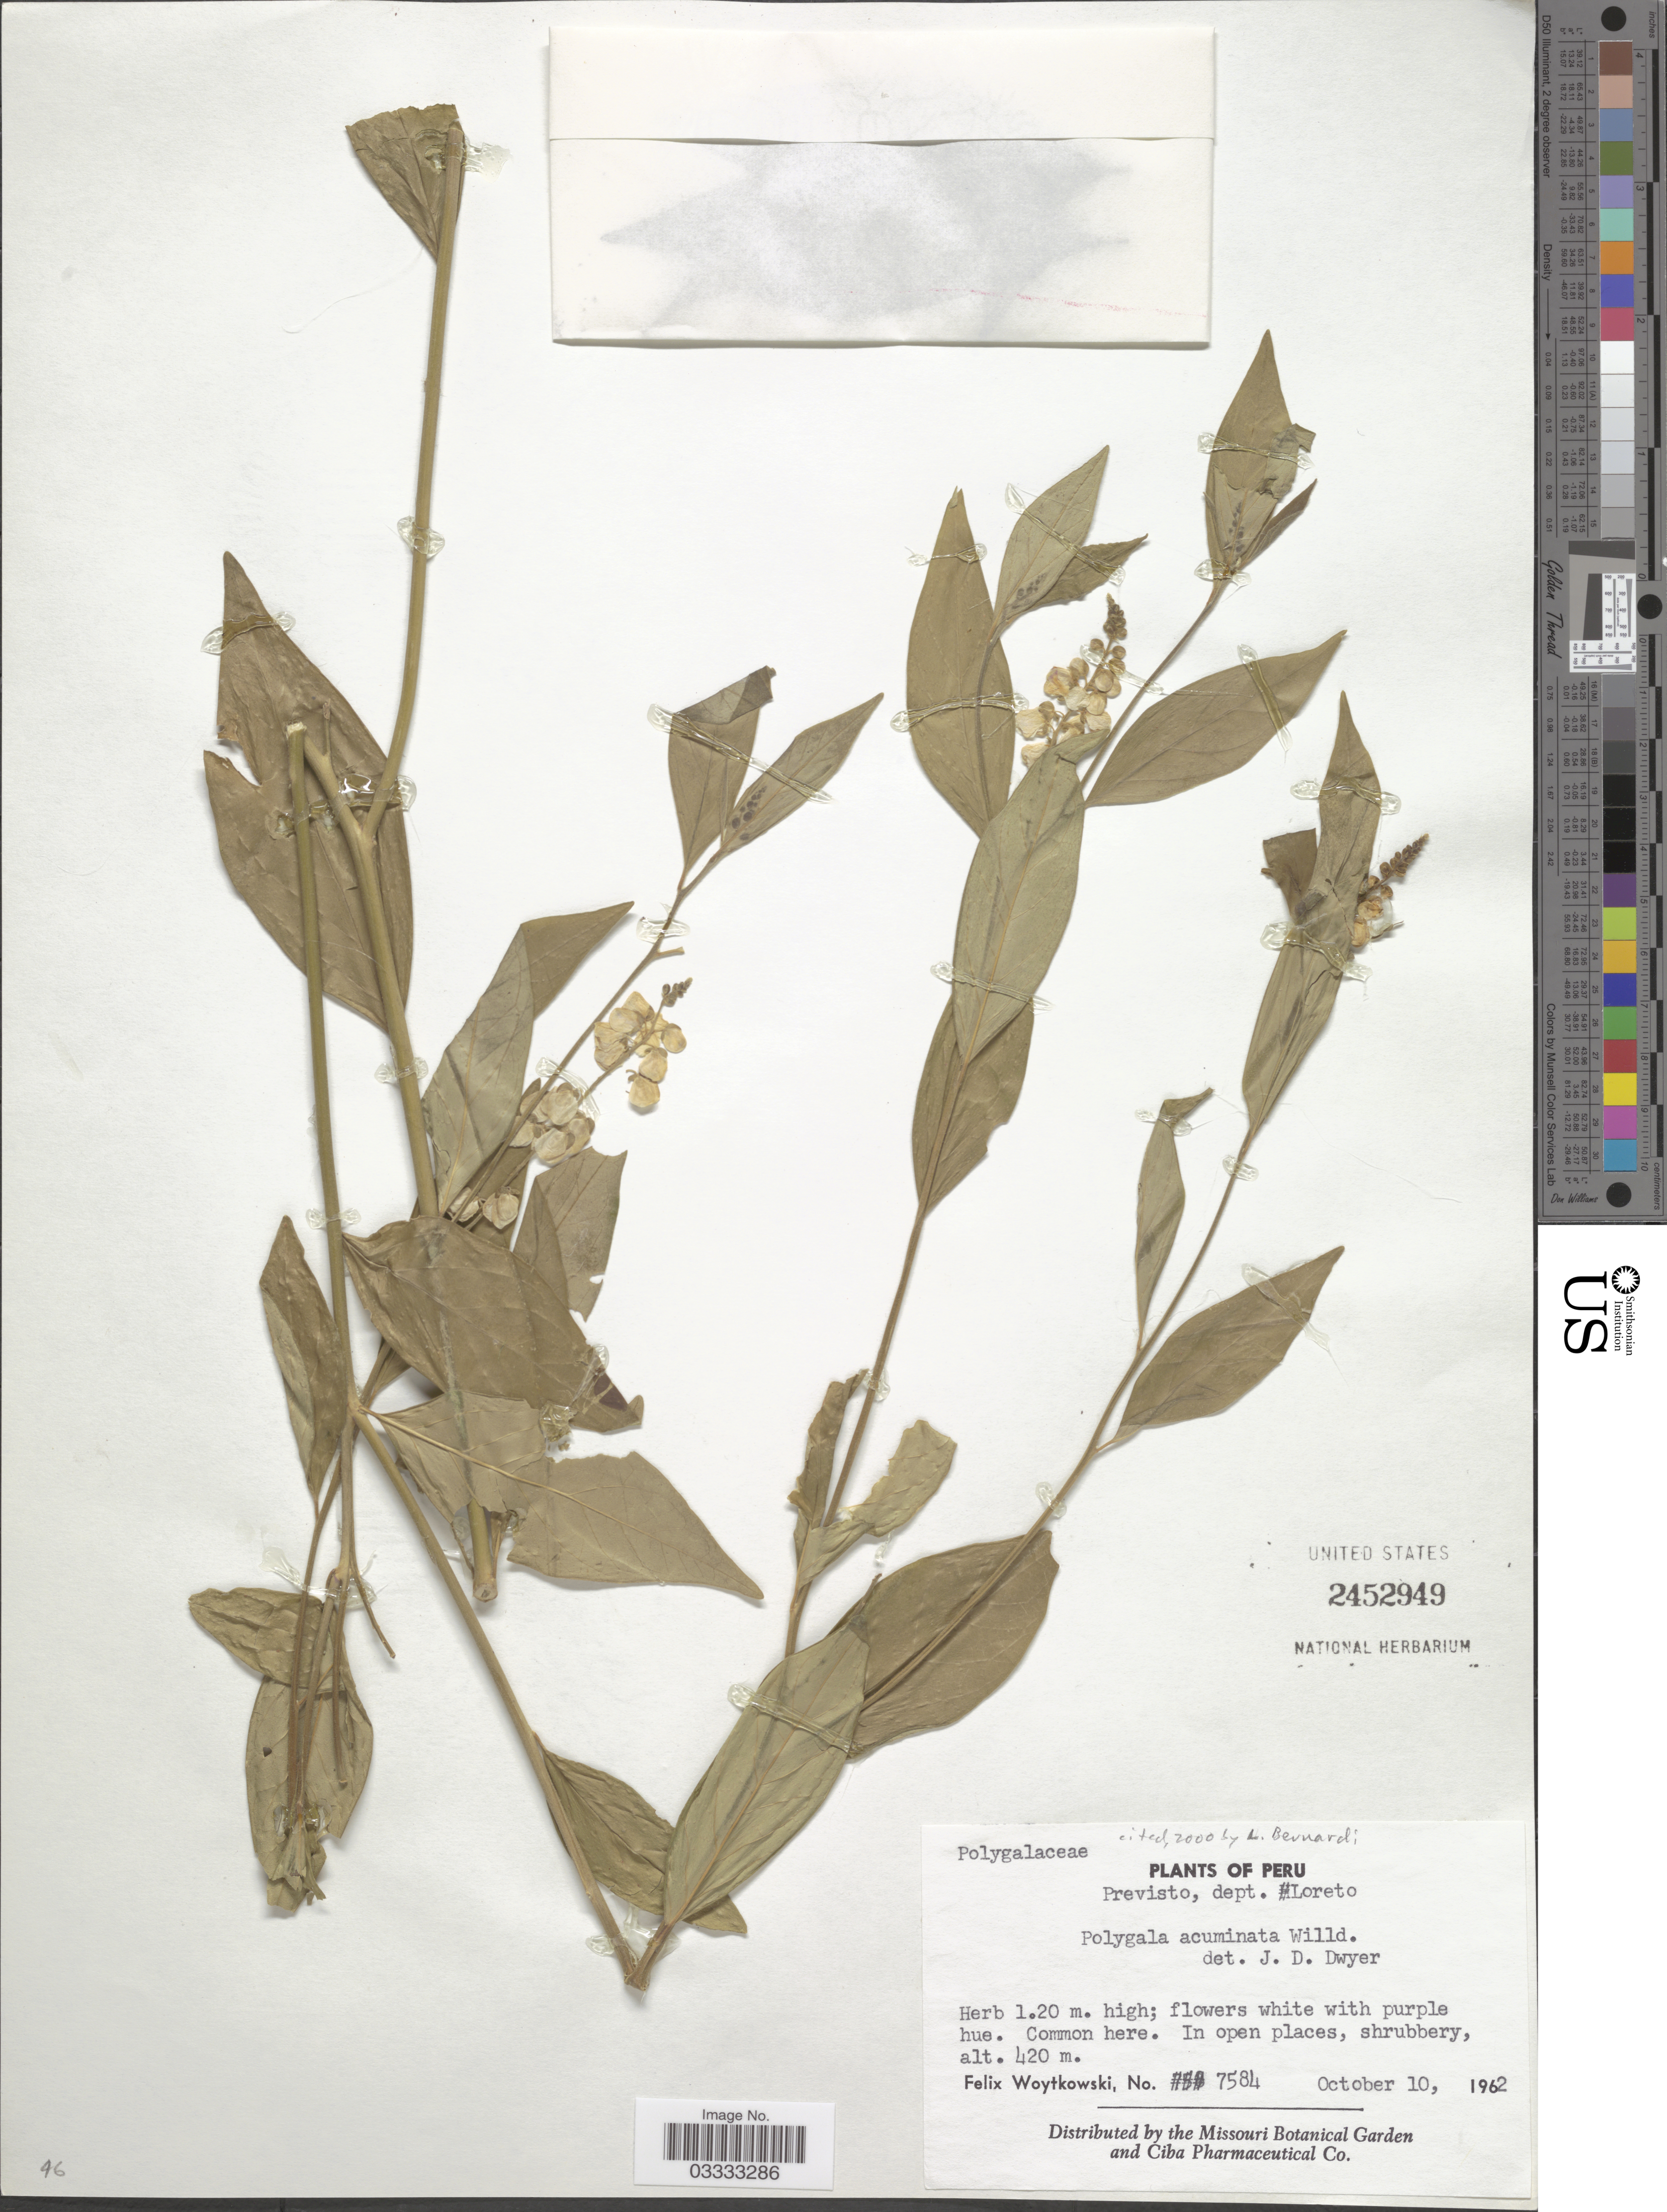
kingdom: Plantae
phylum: Tracheophyta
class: Magnoliopsida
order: Fabales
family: Polygalaceae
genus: Asemeia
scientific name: Asemeia acuminata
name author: (Willd.) J.F.B. Pastore & J.R. Abbott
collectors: F. Woytkowski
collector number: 7584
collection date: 1962-10-10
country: Peru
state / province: Loreto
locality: Previsto, dept. Loreto.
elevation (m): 420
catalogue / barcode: US 2452949